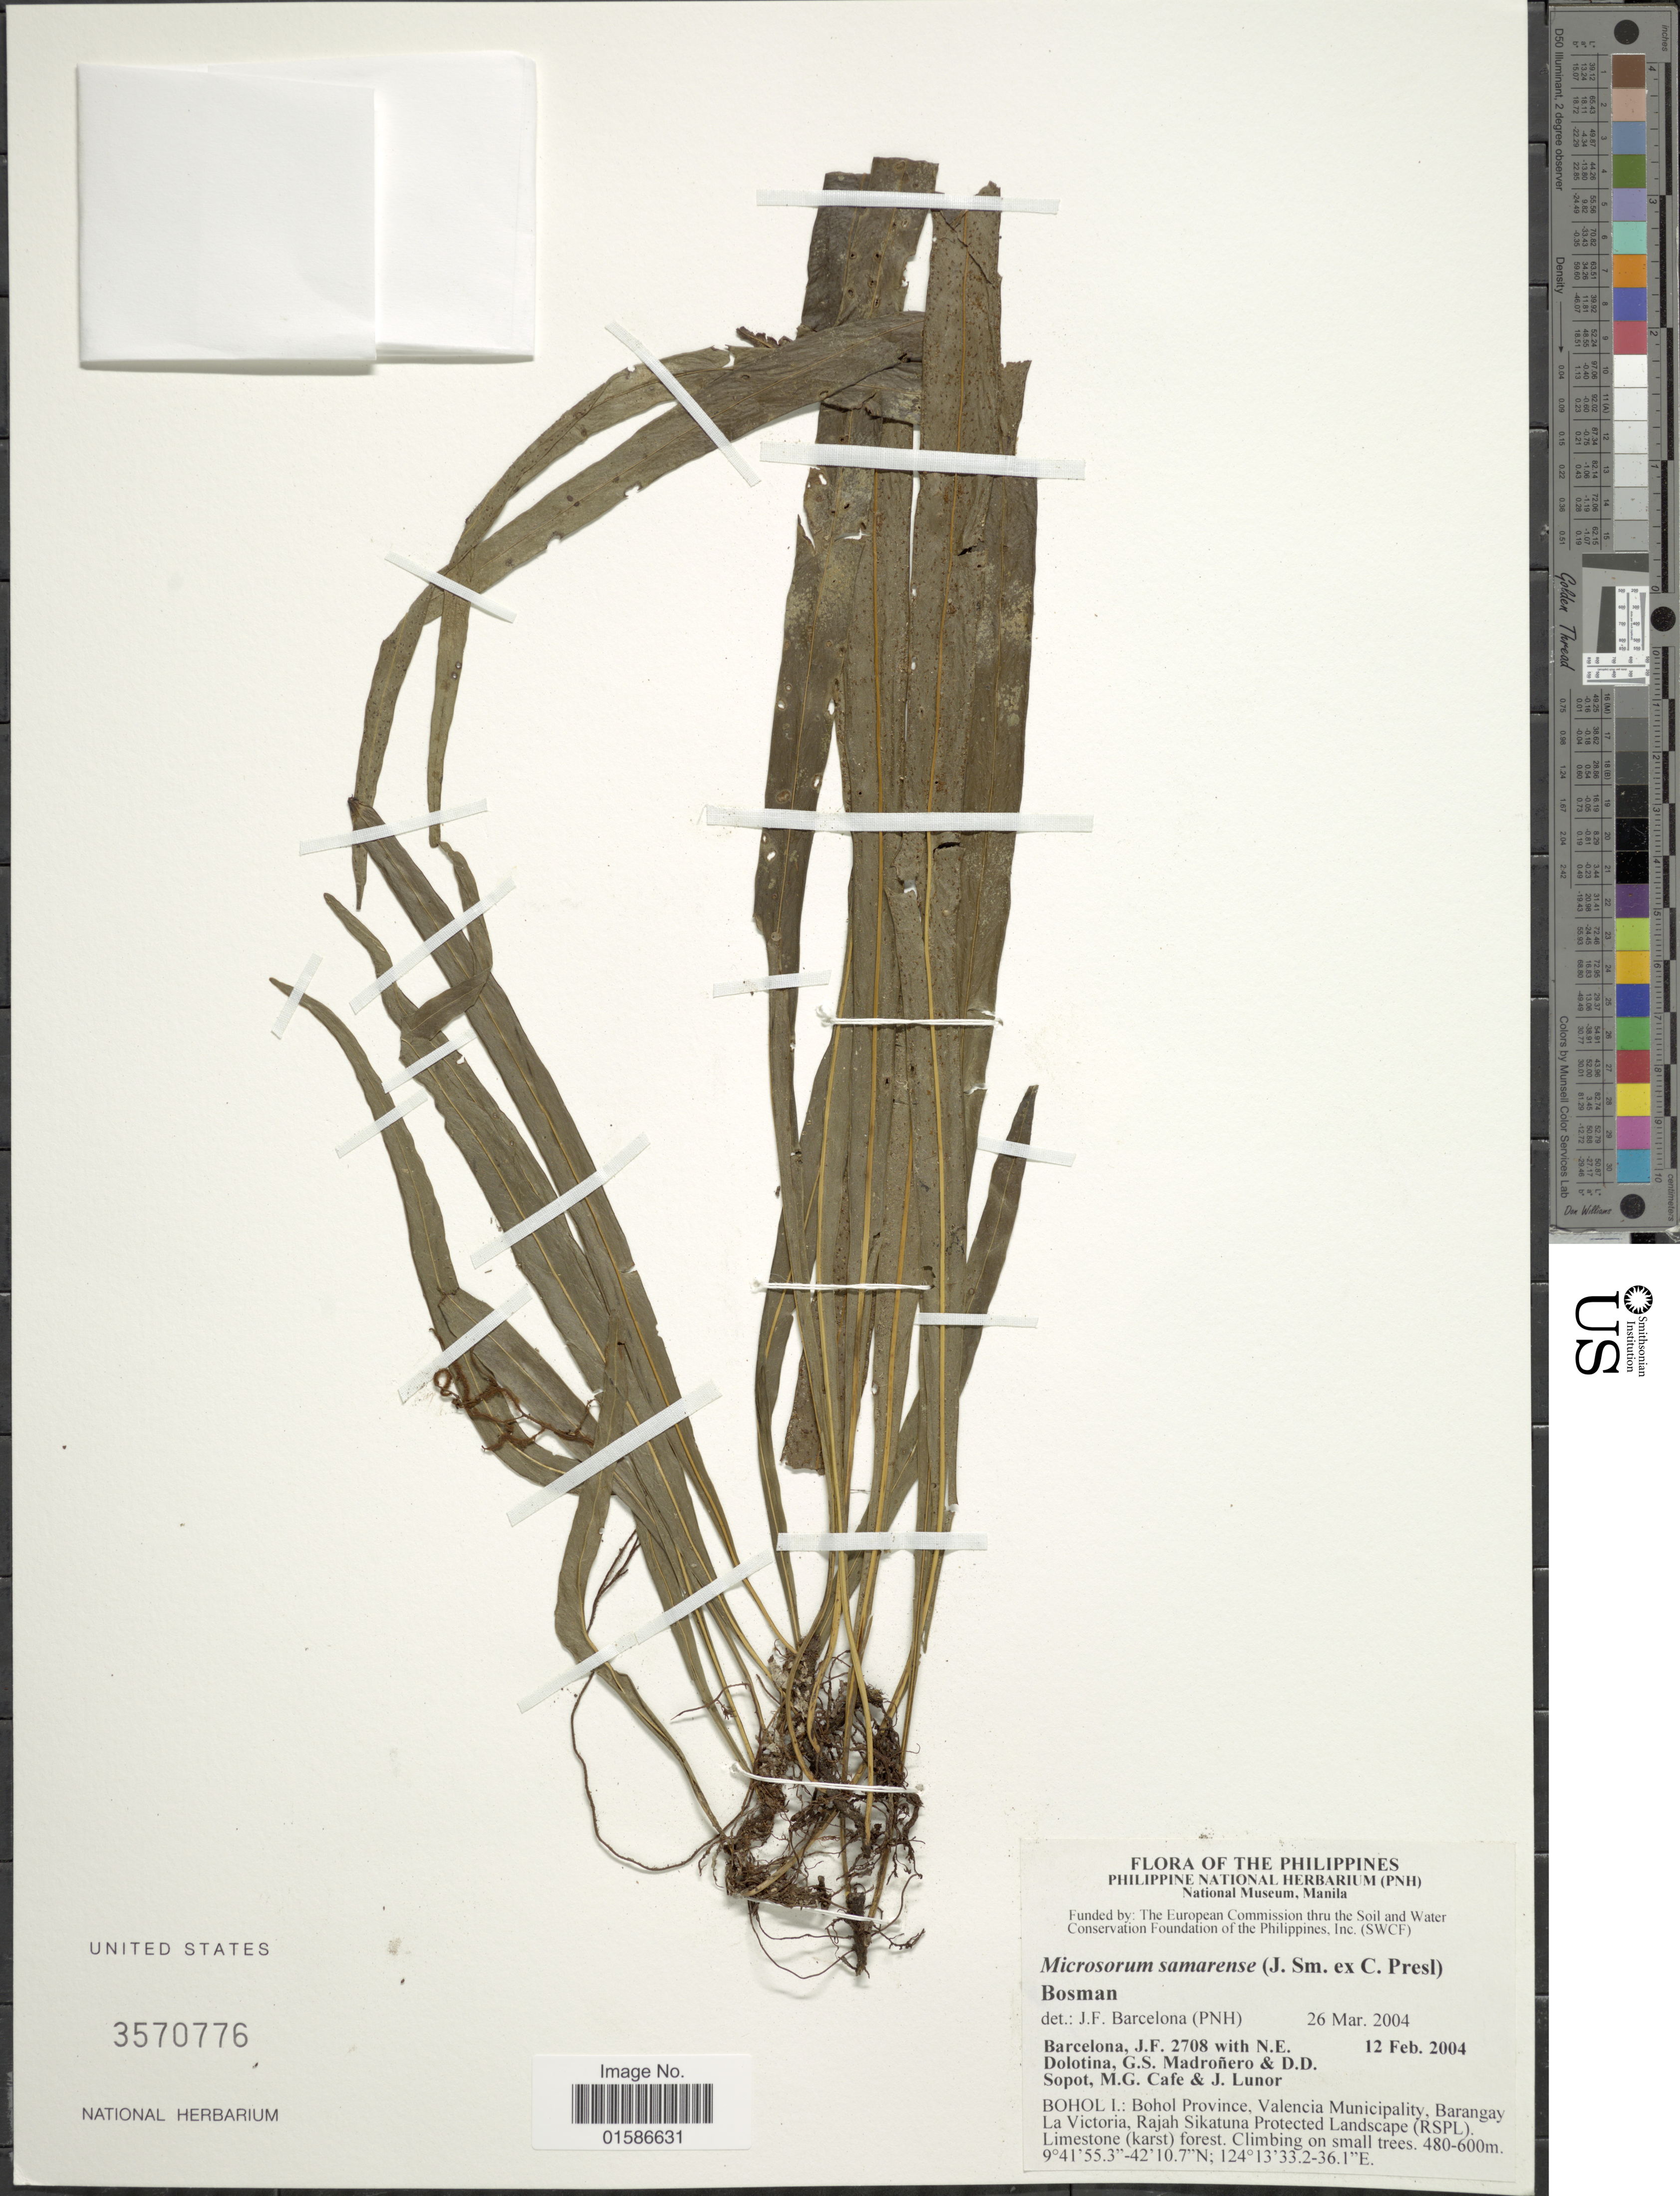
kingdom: Plantae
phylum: Tracheophyta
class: Polypodiopsida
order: Polypodiales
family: Polypodiaceae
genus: Microsorum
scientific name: Microsorum samarense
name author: (J. Sm.) Bosman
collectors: J. F. Barcelona, N. Dolotina, G. Madroñero, D. Sopot & et al.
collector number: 2708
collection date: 2004-02-12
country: Philippines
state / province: Central Visayas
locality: Bohol I: Bohol Province, Valencia Municipality, Barangay La Victoria, Rajah Sikatuna Protected Landscape (RSPL)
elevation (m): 480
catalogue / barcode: US 3570776